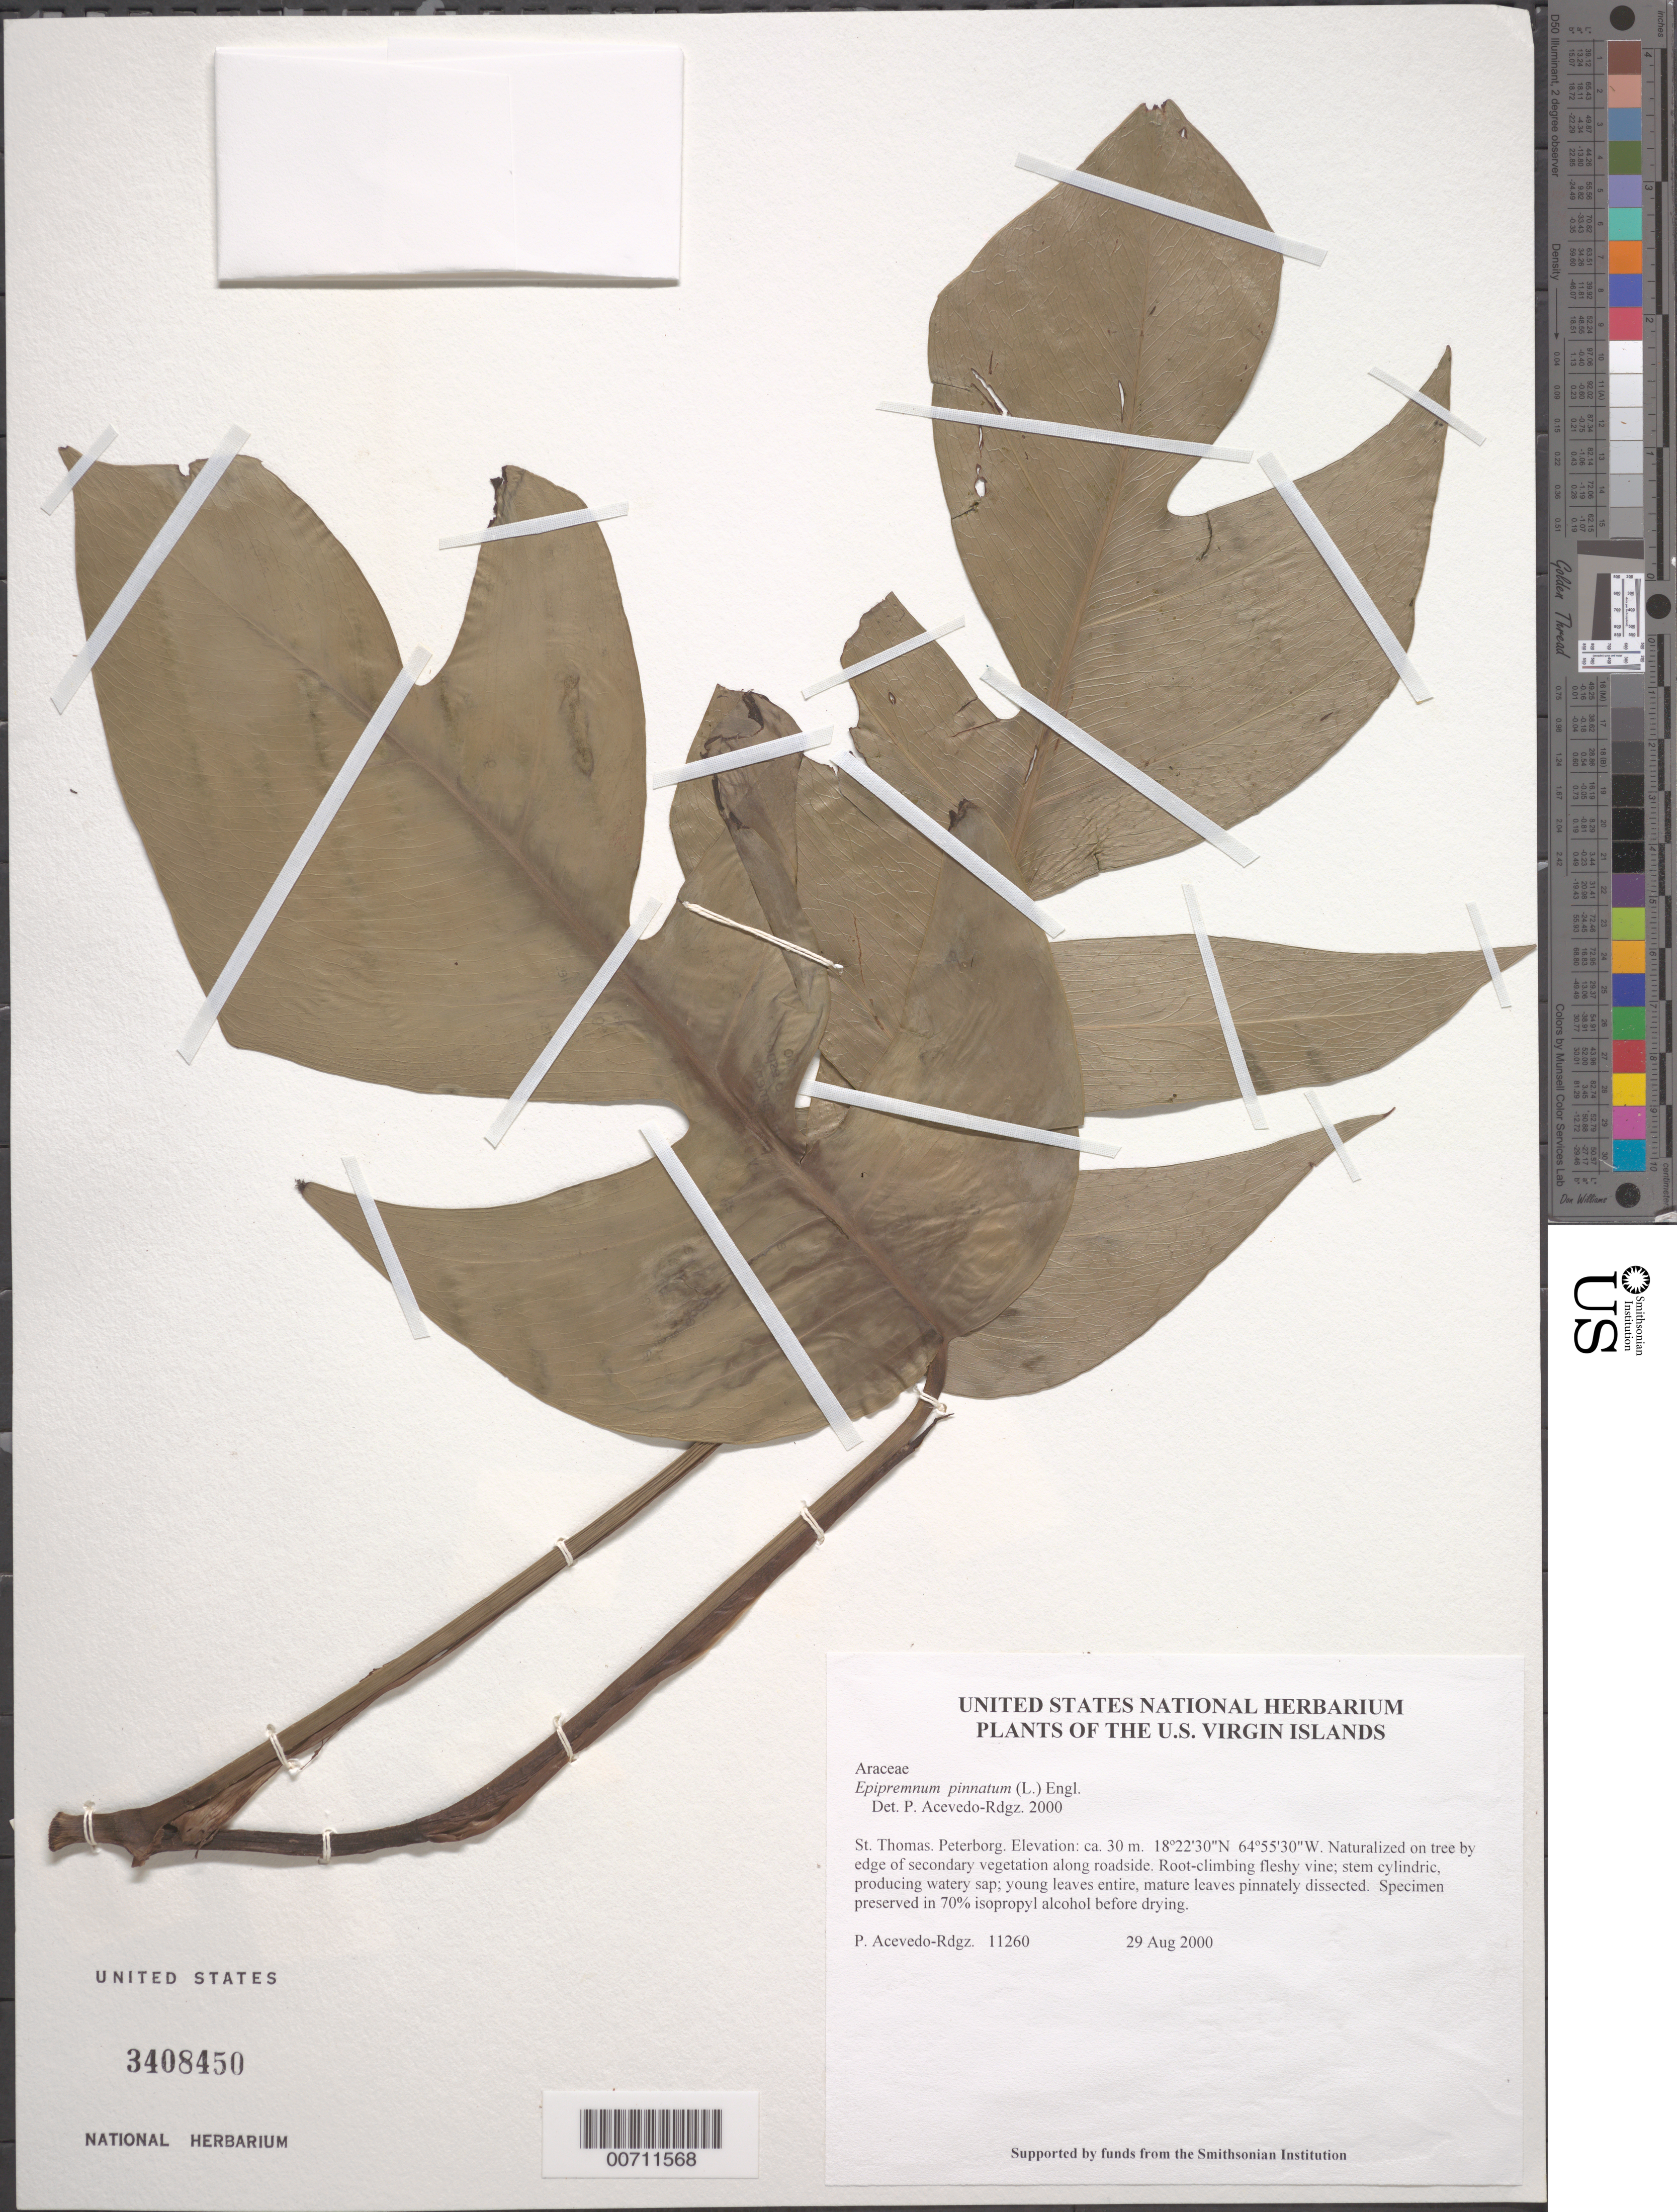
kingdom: Plantae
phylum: Tracheophyta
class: Liliopsida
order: Alismatales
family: Araceae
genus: Epipremnum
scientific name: Epipremnum pinnatum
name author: (L.) Engl.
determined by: Acevedo-Rodríguez, P., (BOT), Smithsonian Institution - National Museum of Natural History (UNITED STATES)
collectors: P. Acevedo-Rodr.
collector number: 11260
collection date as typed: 29 Aug 2000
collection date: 2000-08-29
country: U.S. Virgin Islands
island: St. Thomas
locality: Peterborg.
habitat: Naturalized on tree by edge of secondary vegetation along roadside.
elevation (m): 30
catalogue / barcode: US 3408450